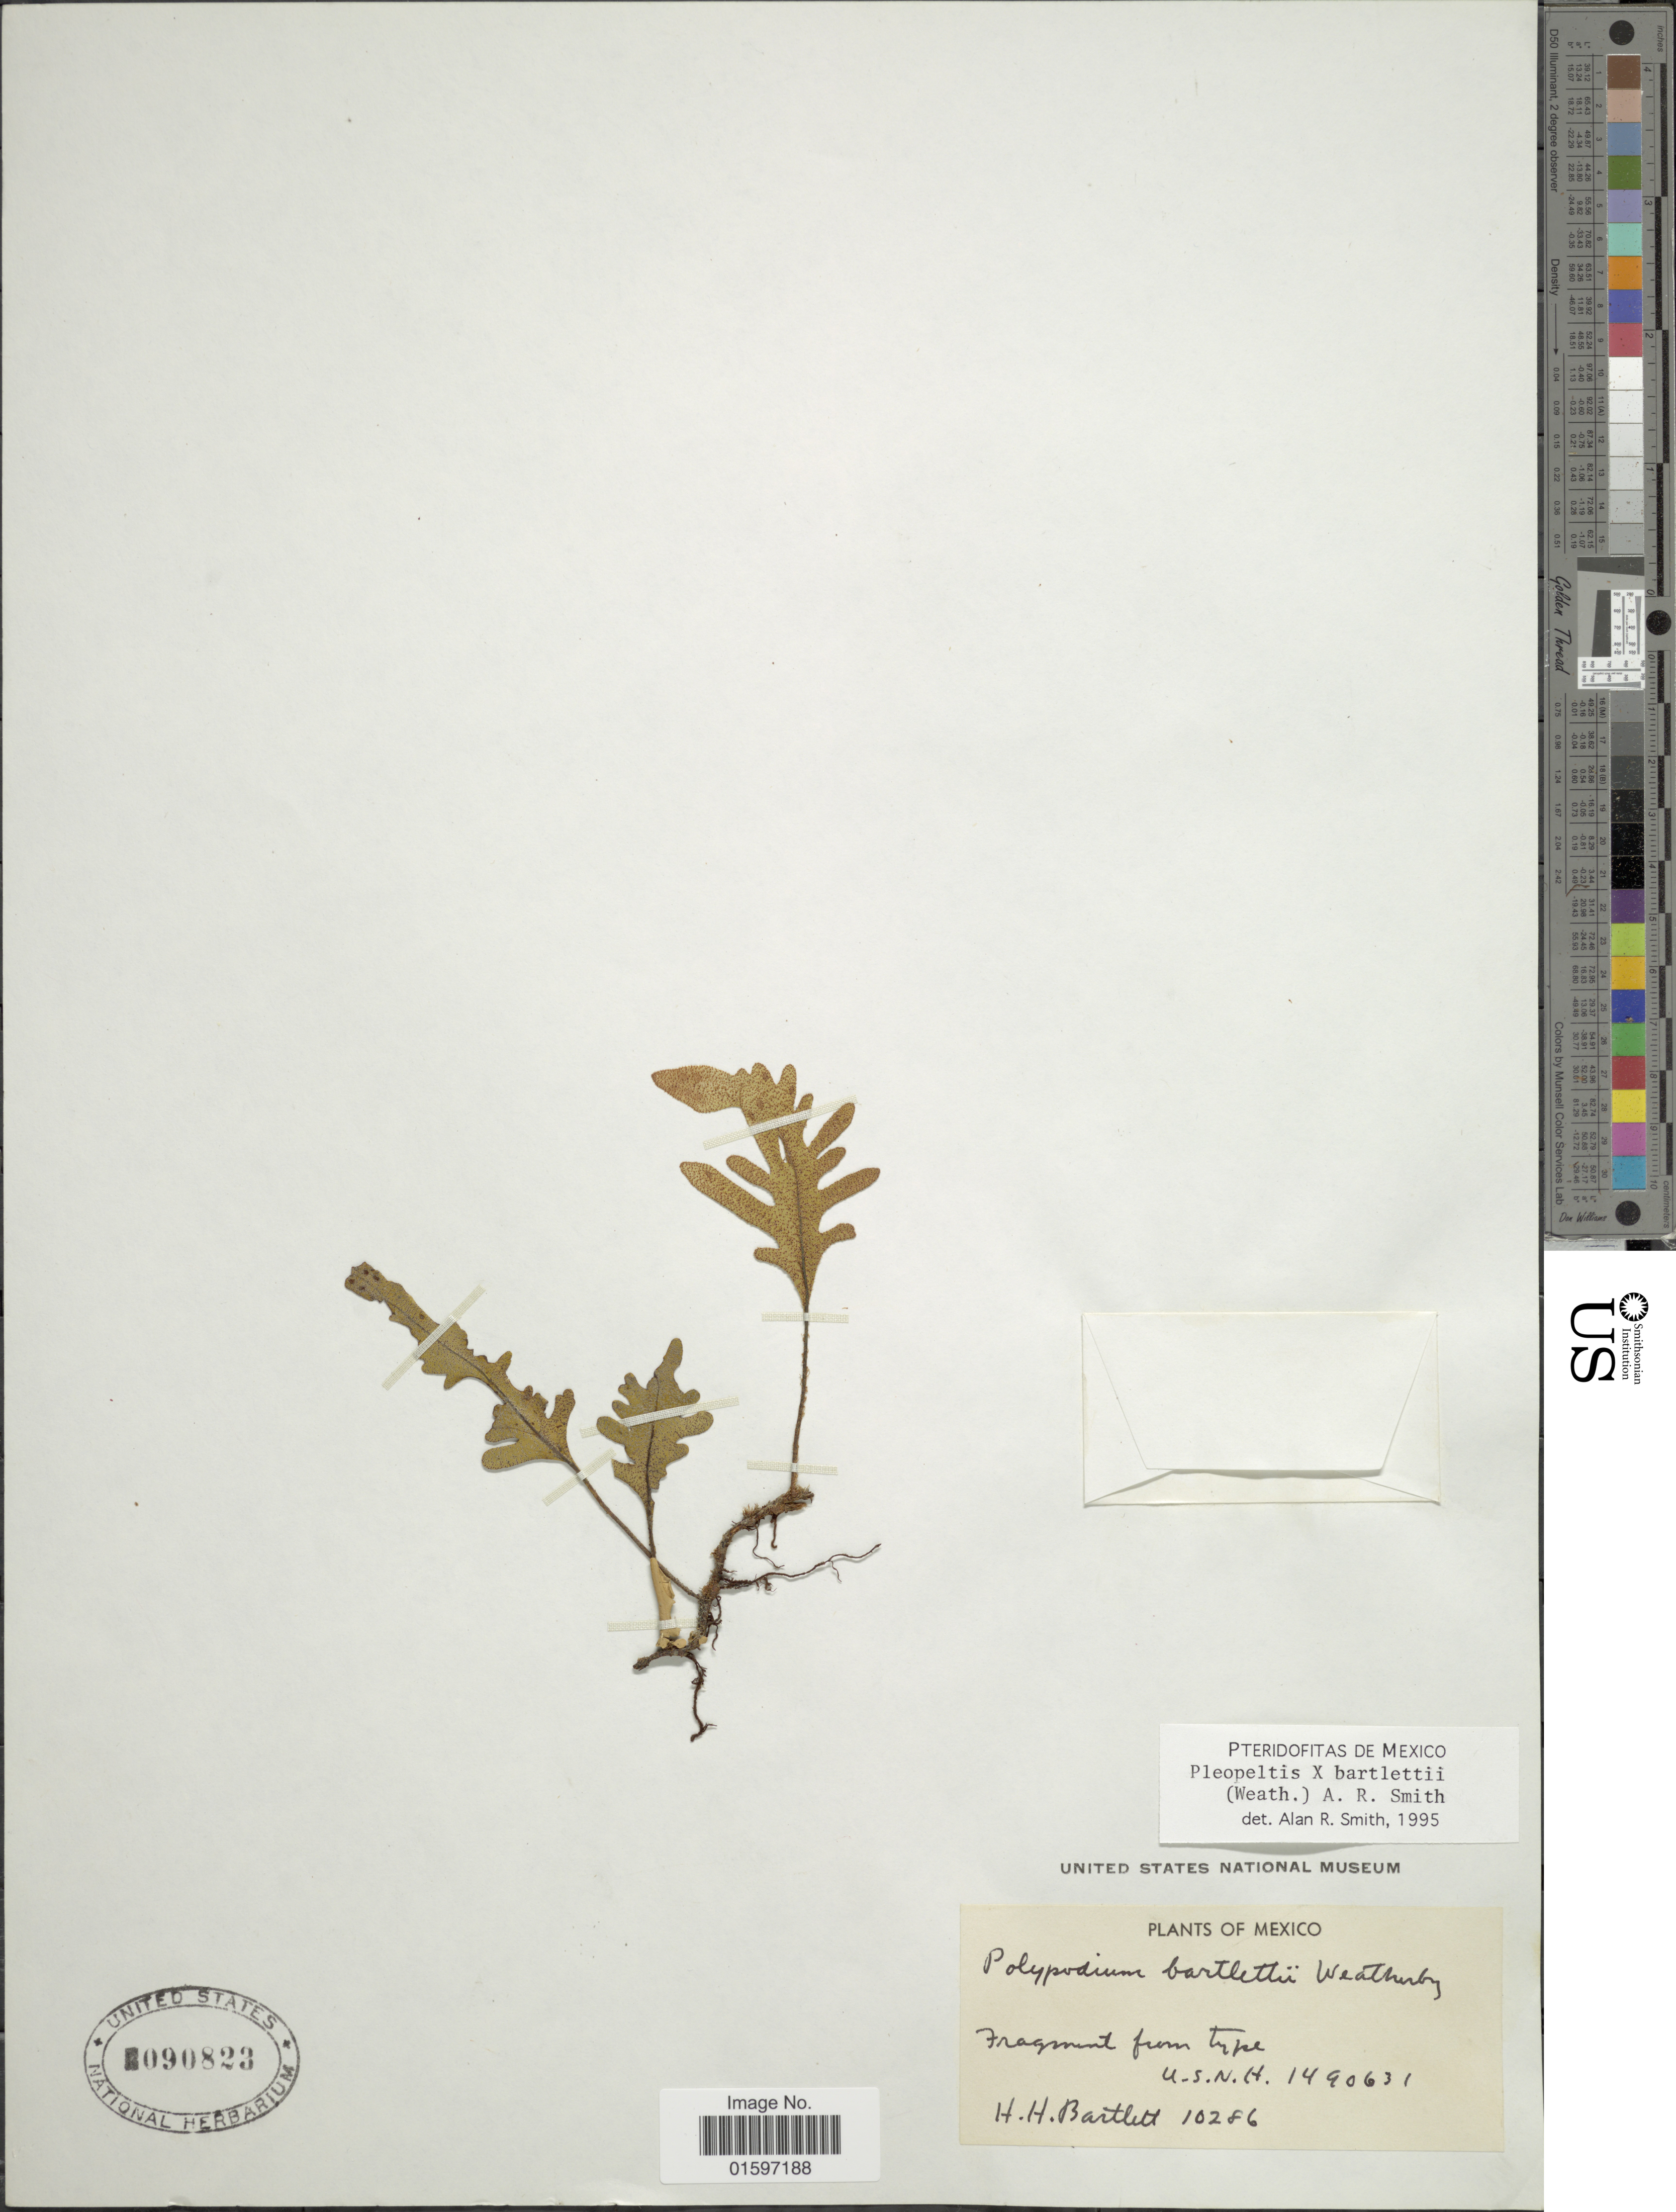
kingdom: Plantae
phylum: Tracheophyta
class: Polypodiopsida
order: Polypodiales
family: Polypodiaceae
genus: Pleopeltis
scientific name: Pleopeltis bartlettii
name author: (Weath.)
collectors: H. H. Bartlett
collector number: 10286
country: Mexico